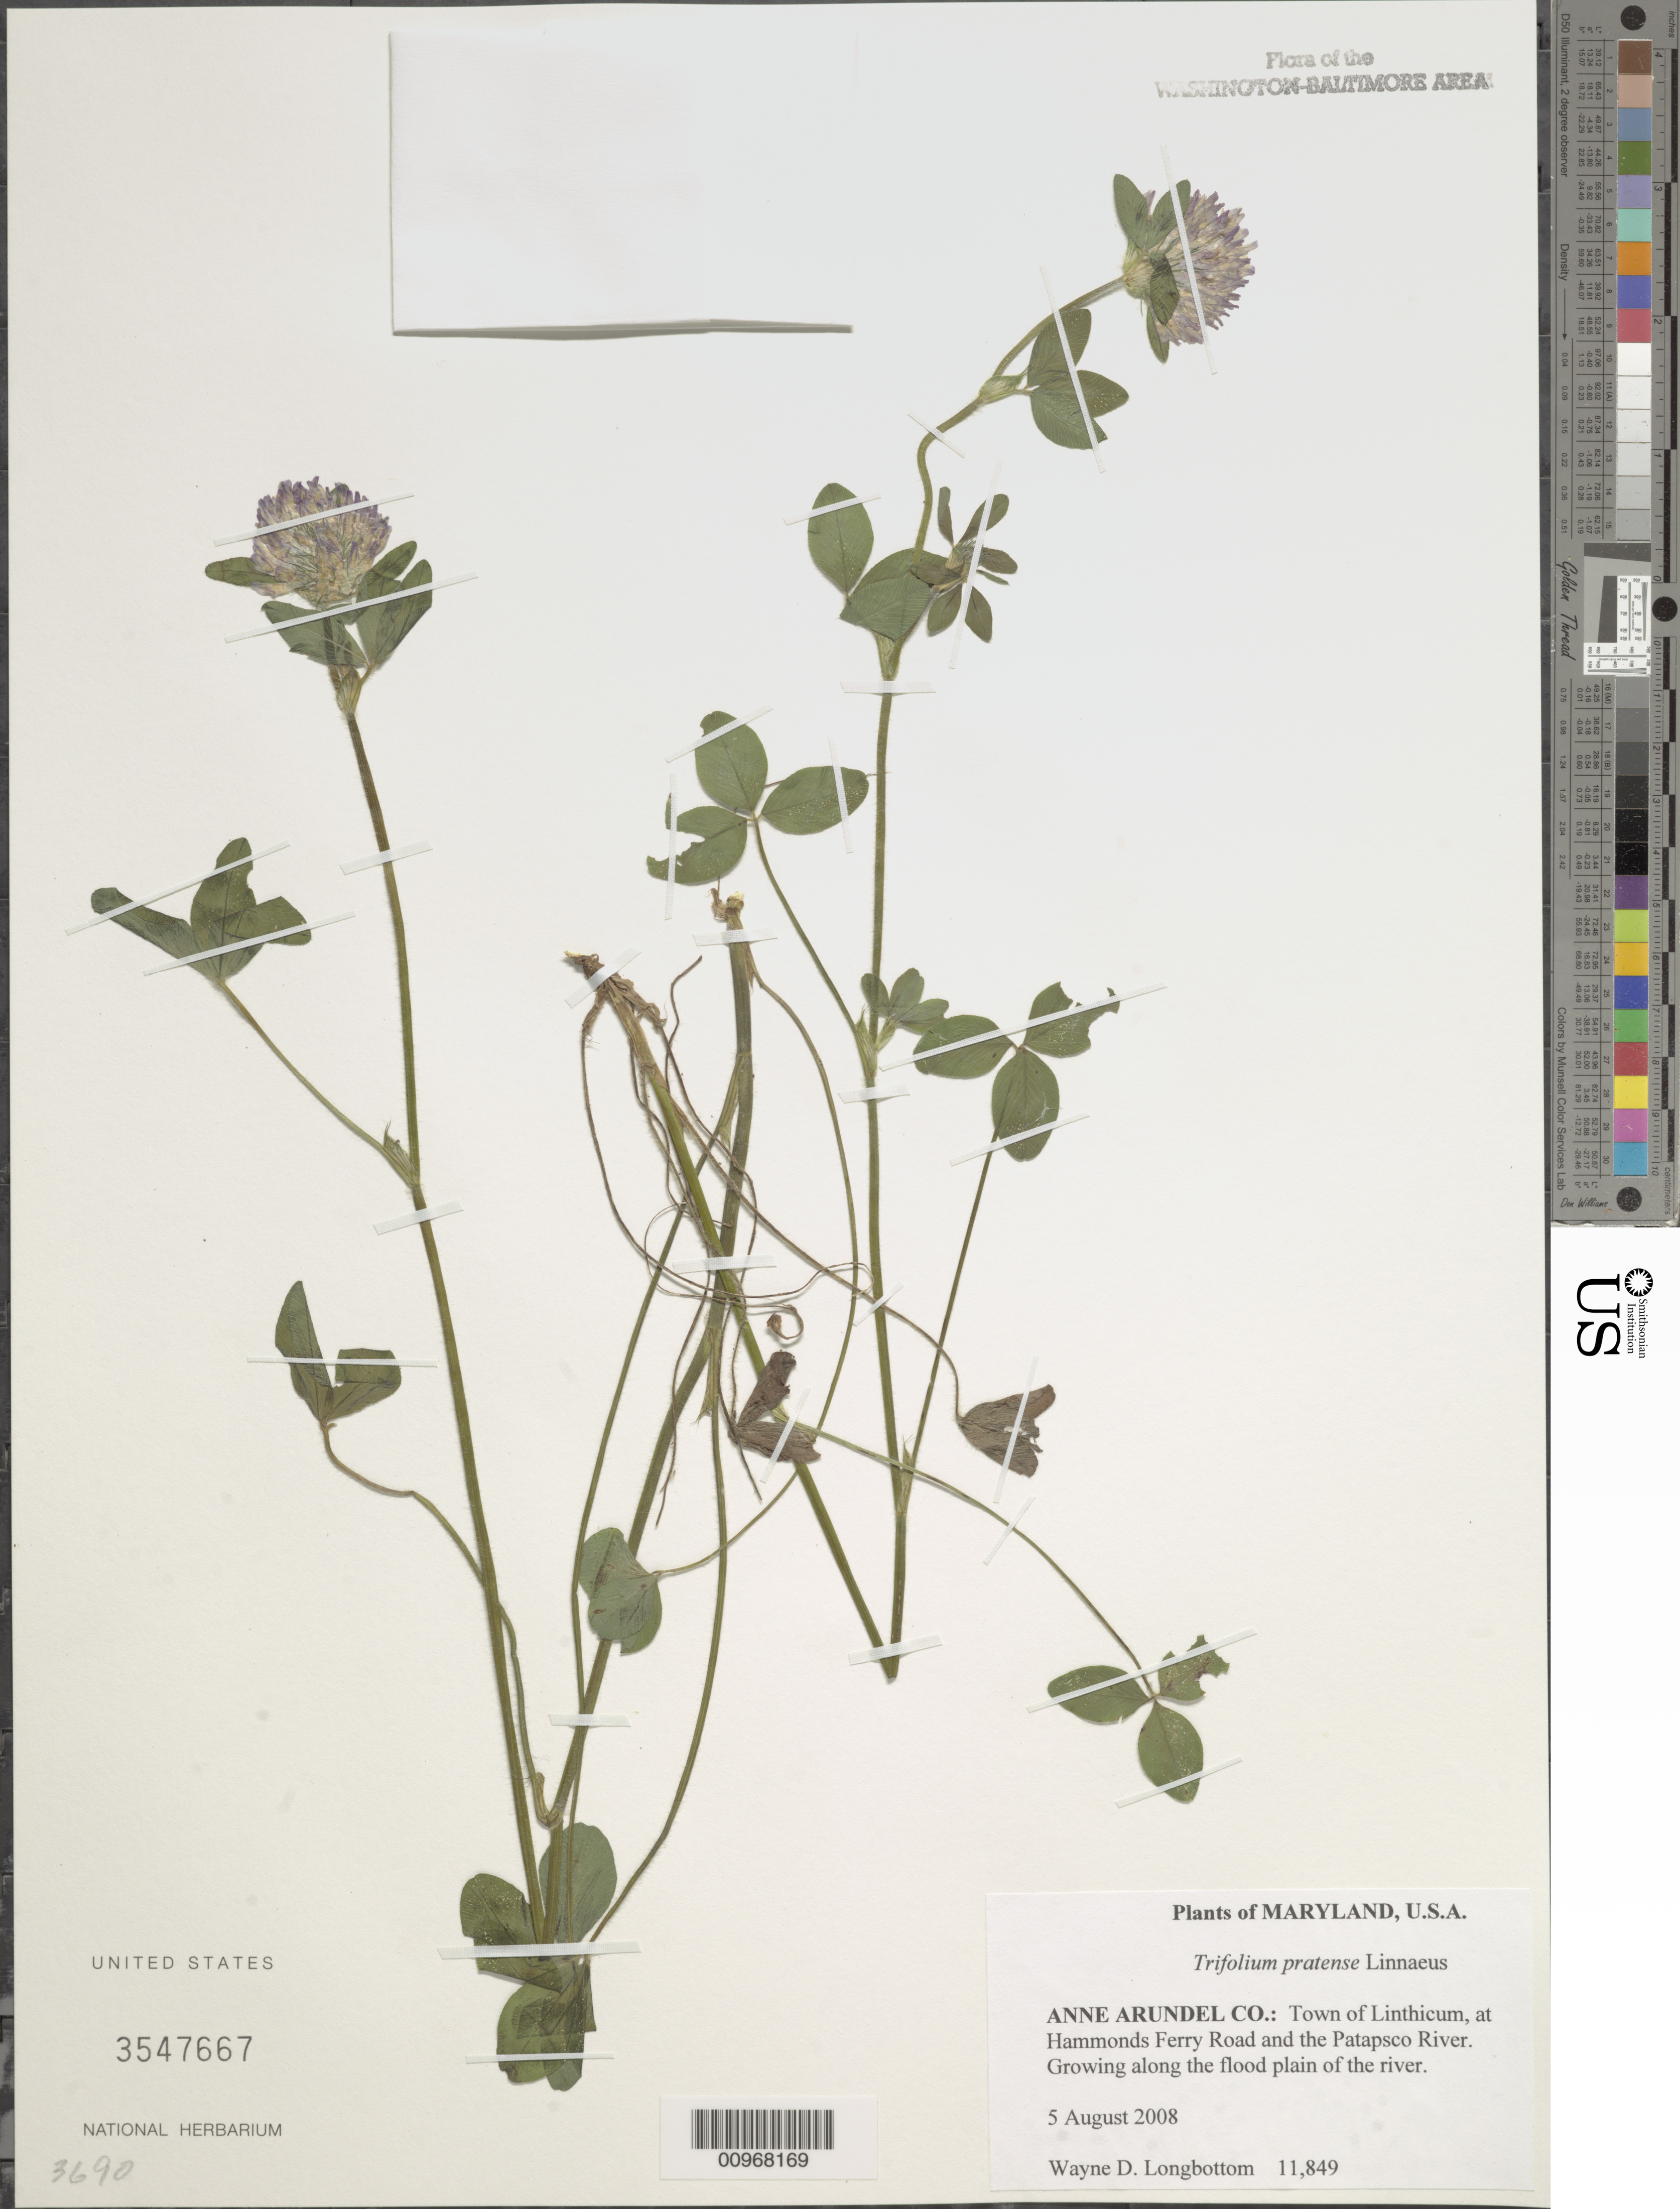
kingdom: Plantae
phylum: Tracheophyta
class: Magnoliopsida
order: Fabales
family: Fabaceae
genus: Trifolium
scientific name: Trifolium pratense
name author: L.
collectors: W. D. Longbottom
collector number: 11849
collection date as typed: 5 August 2008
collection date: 2008-08-05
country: United States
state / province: Maryland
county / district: Anne Arundel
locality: Town of Linthicum, at the junction of I-695 and Nursery Road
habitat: growing along the roadside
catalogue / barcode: US 3547667